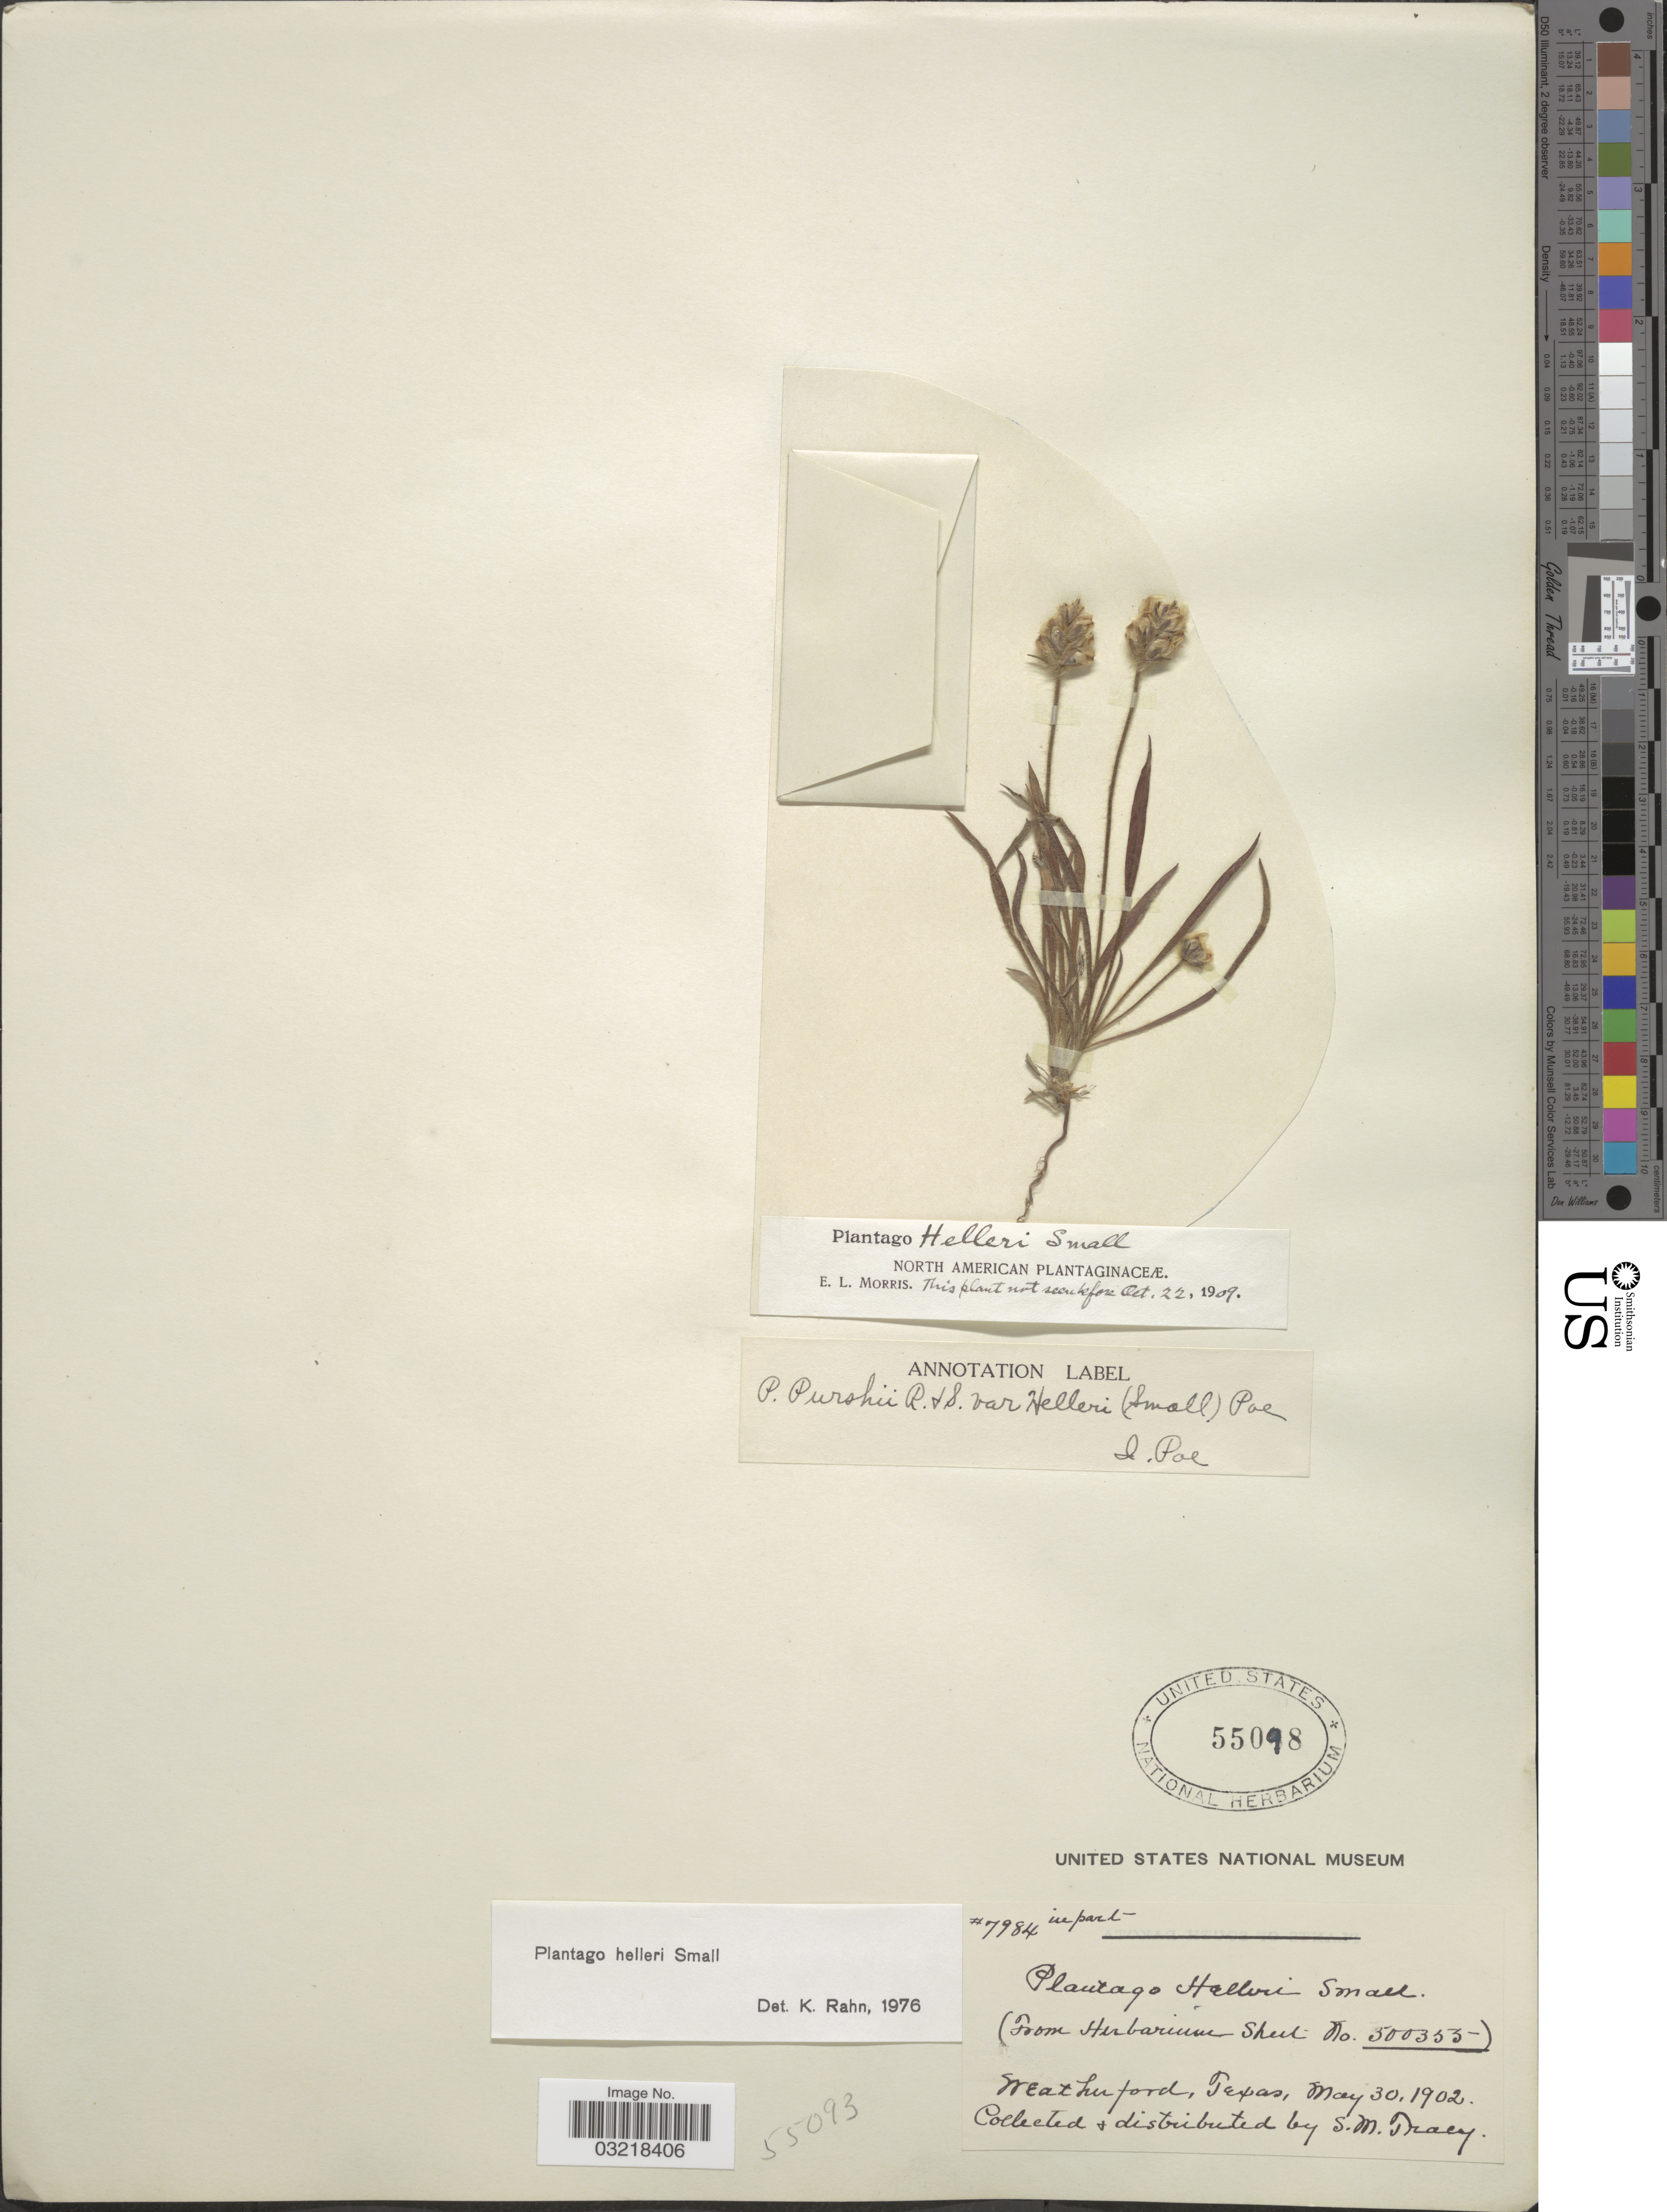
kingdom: Plantae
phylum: Tracheophyta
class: Magnoliopsida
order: Lamiales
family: Plantaginaceae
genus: Plantago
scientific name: Plantago helleri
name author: Small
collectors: S. Tracey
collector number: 7984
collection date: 1902-05-30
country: United States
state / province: Texas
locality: Weatherford.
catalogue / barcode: US 55098